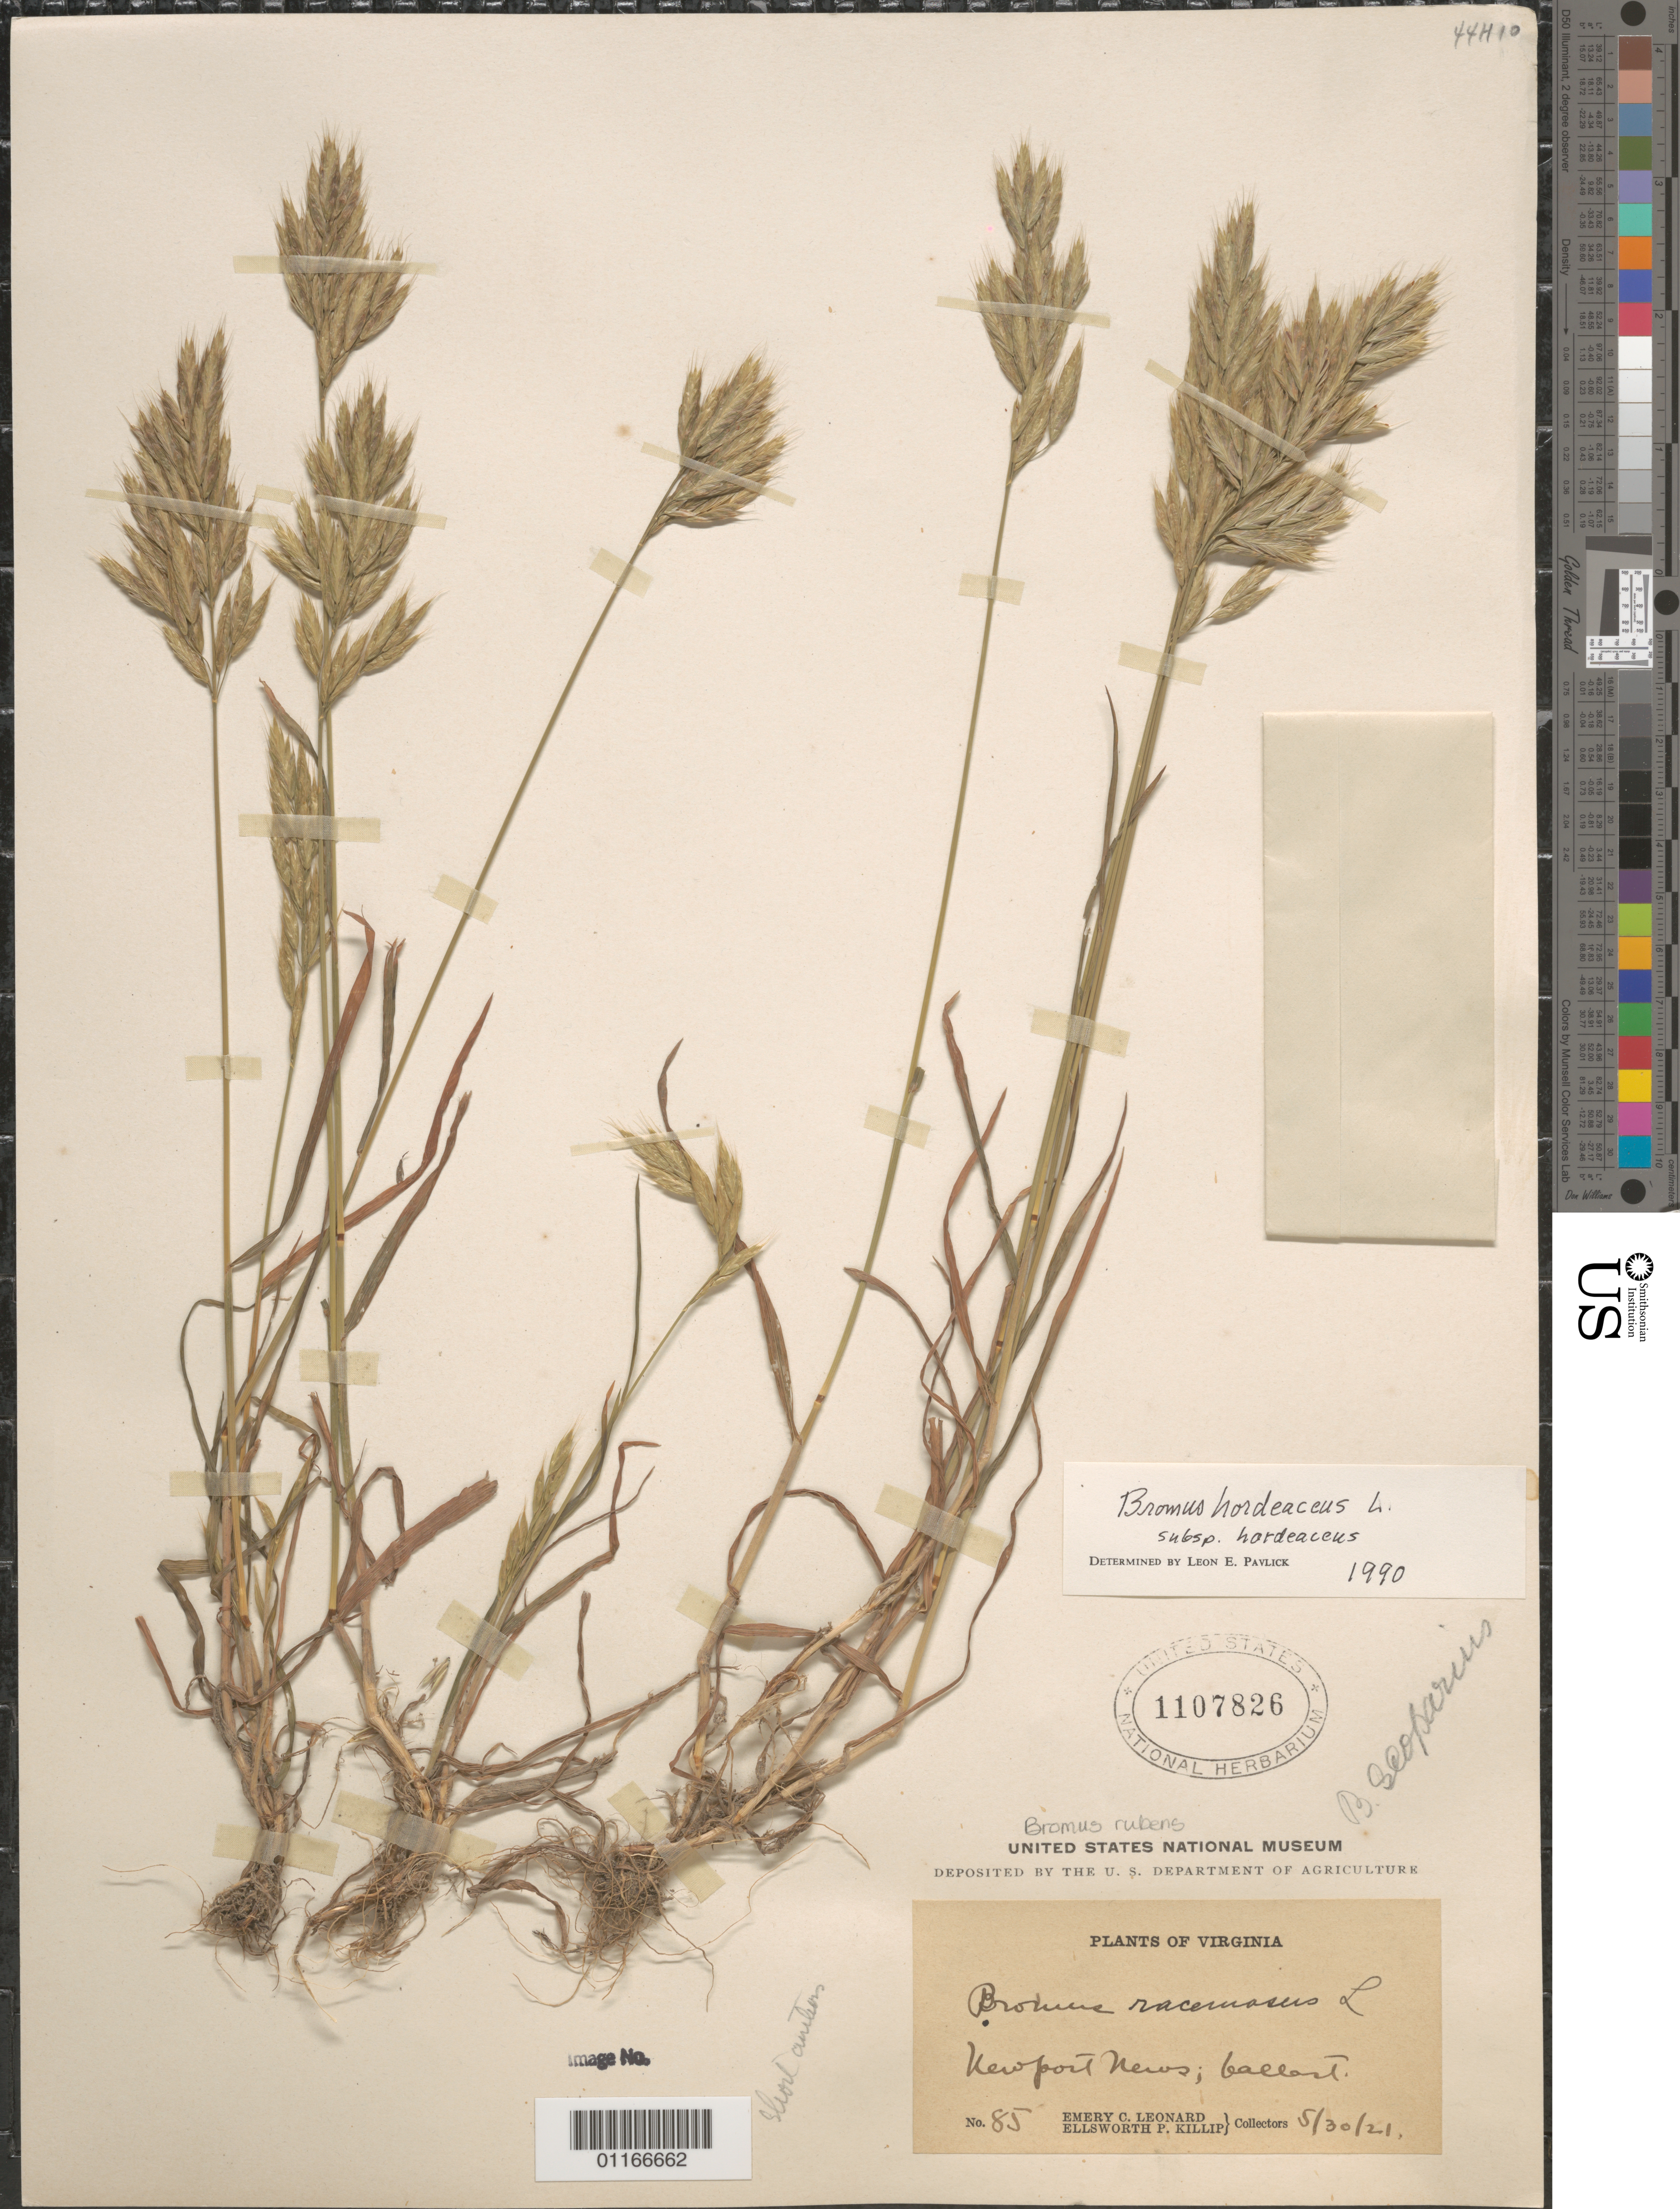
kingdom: Plantae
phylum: Tracheophyta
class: Liliopsida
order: Poales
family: Poaceae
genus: Bromus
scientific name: Bromus hordeaceus subsp. hordeaceus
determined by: Pavlick, L. E.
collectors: E. C. Leonard & E. P. Killip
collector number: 85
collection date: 1921-05-30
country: United States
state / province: Virginia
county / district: City of Newport News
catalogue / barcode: US 1107826